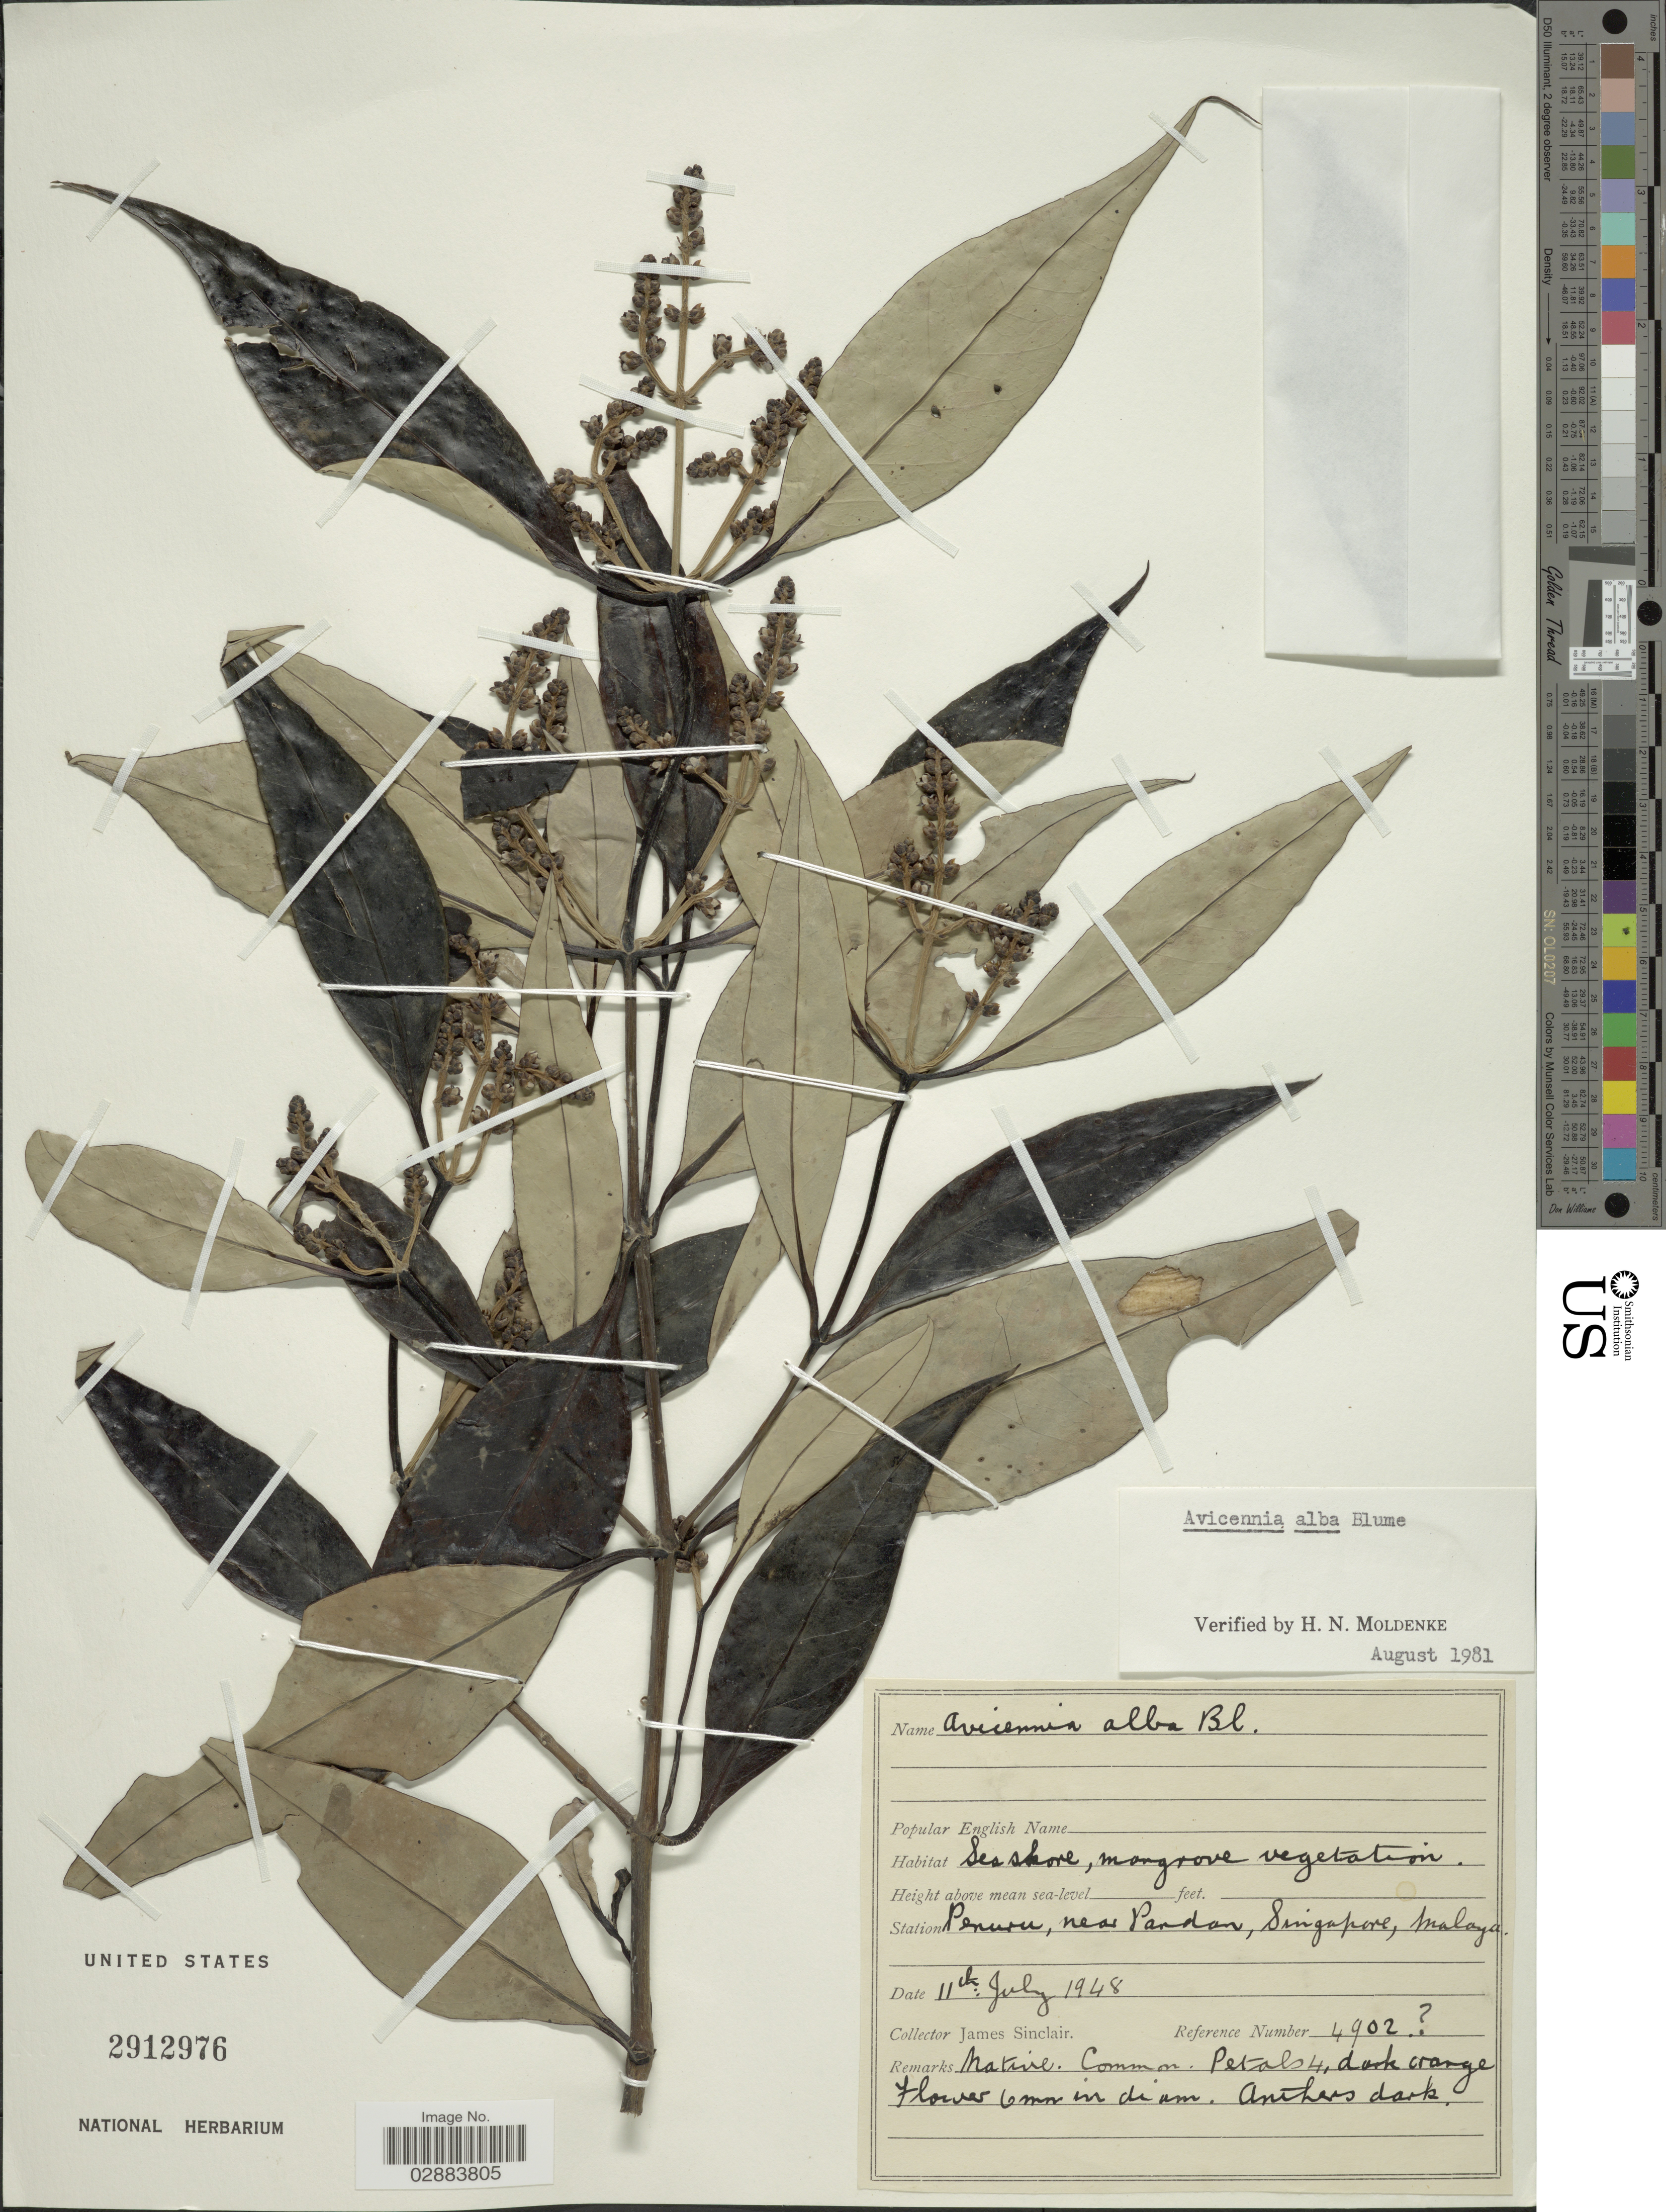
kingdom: Plantae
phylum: Tracheophyta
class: Magnoliopsida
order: Lamiales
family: Acanthaceae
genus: Avicennia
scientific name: Avicennia alba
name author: Blume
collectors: J. Sinclair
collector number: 4902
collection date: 1948-07-11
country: Singapore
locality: Penjuru, near Pandan, Malaya.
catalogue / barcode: US 2912976